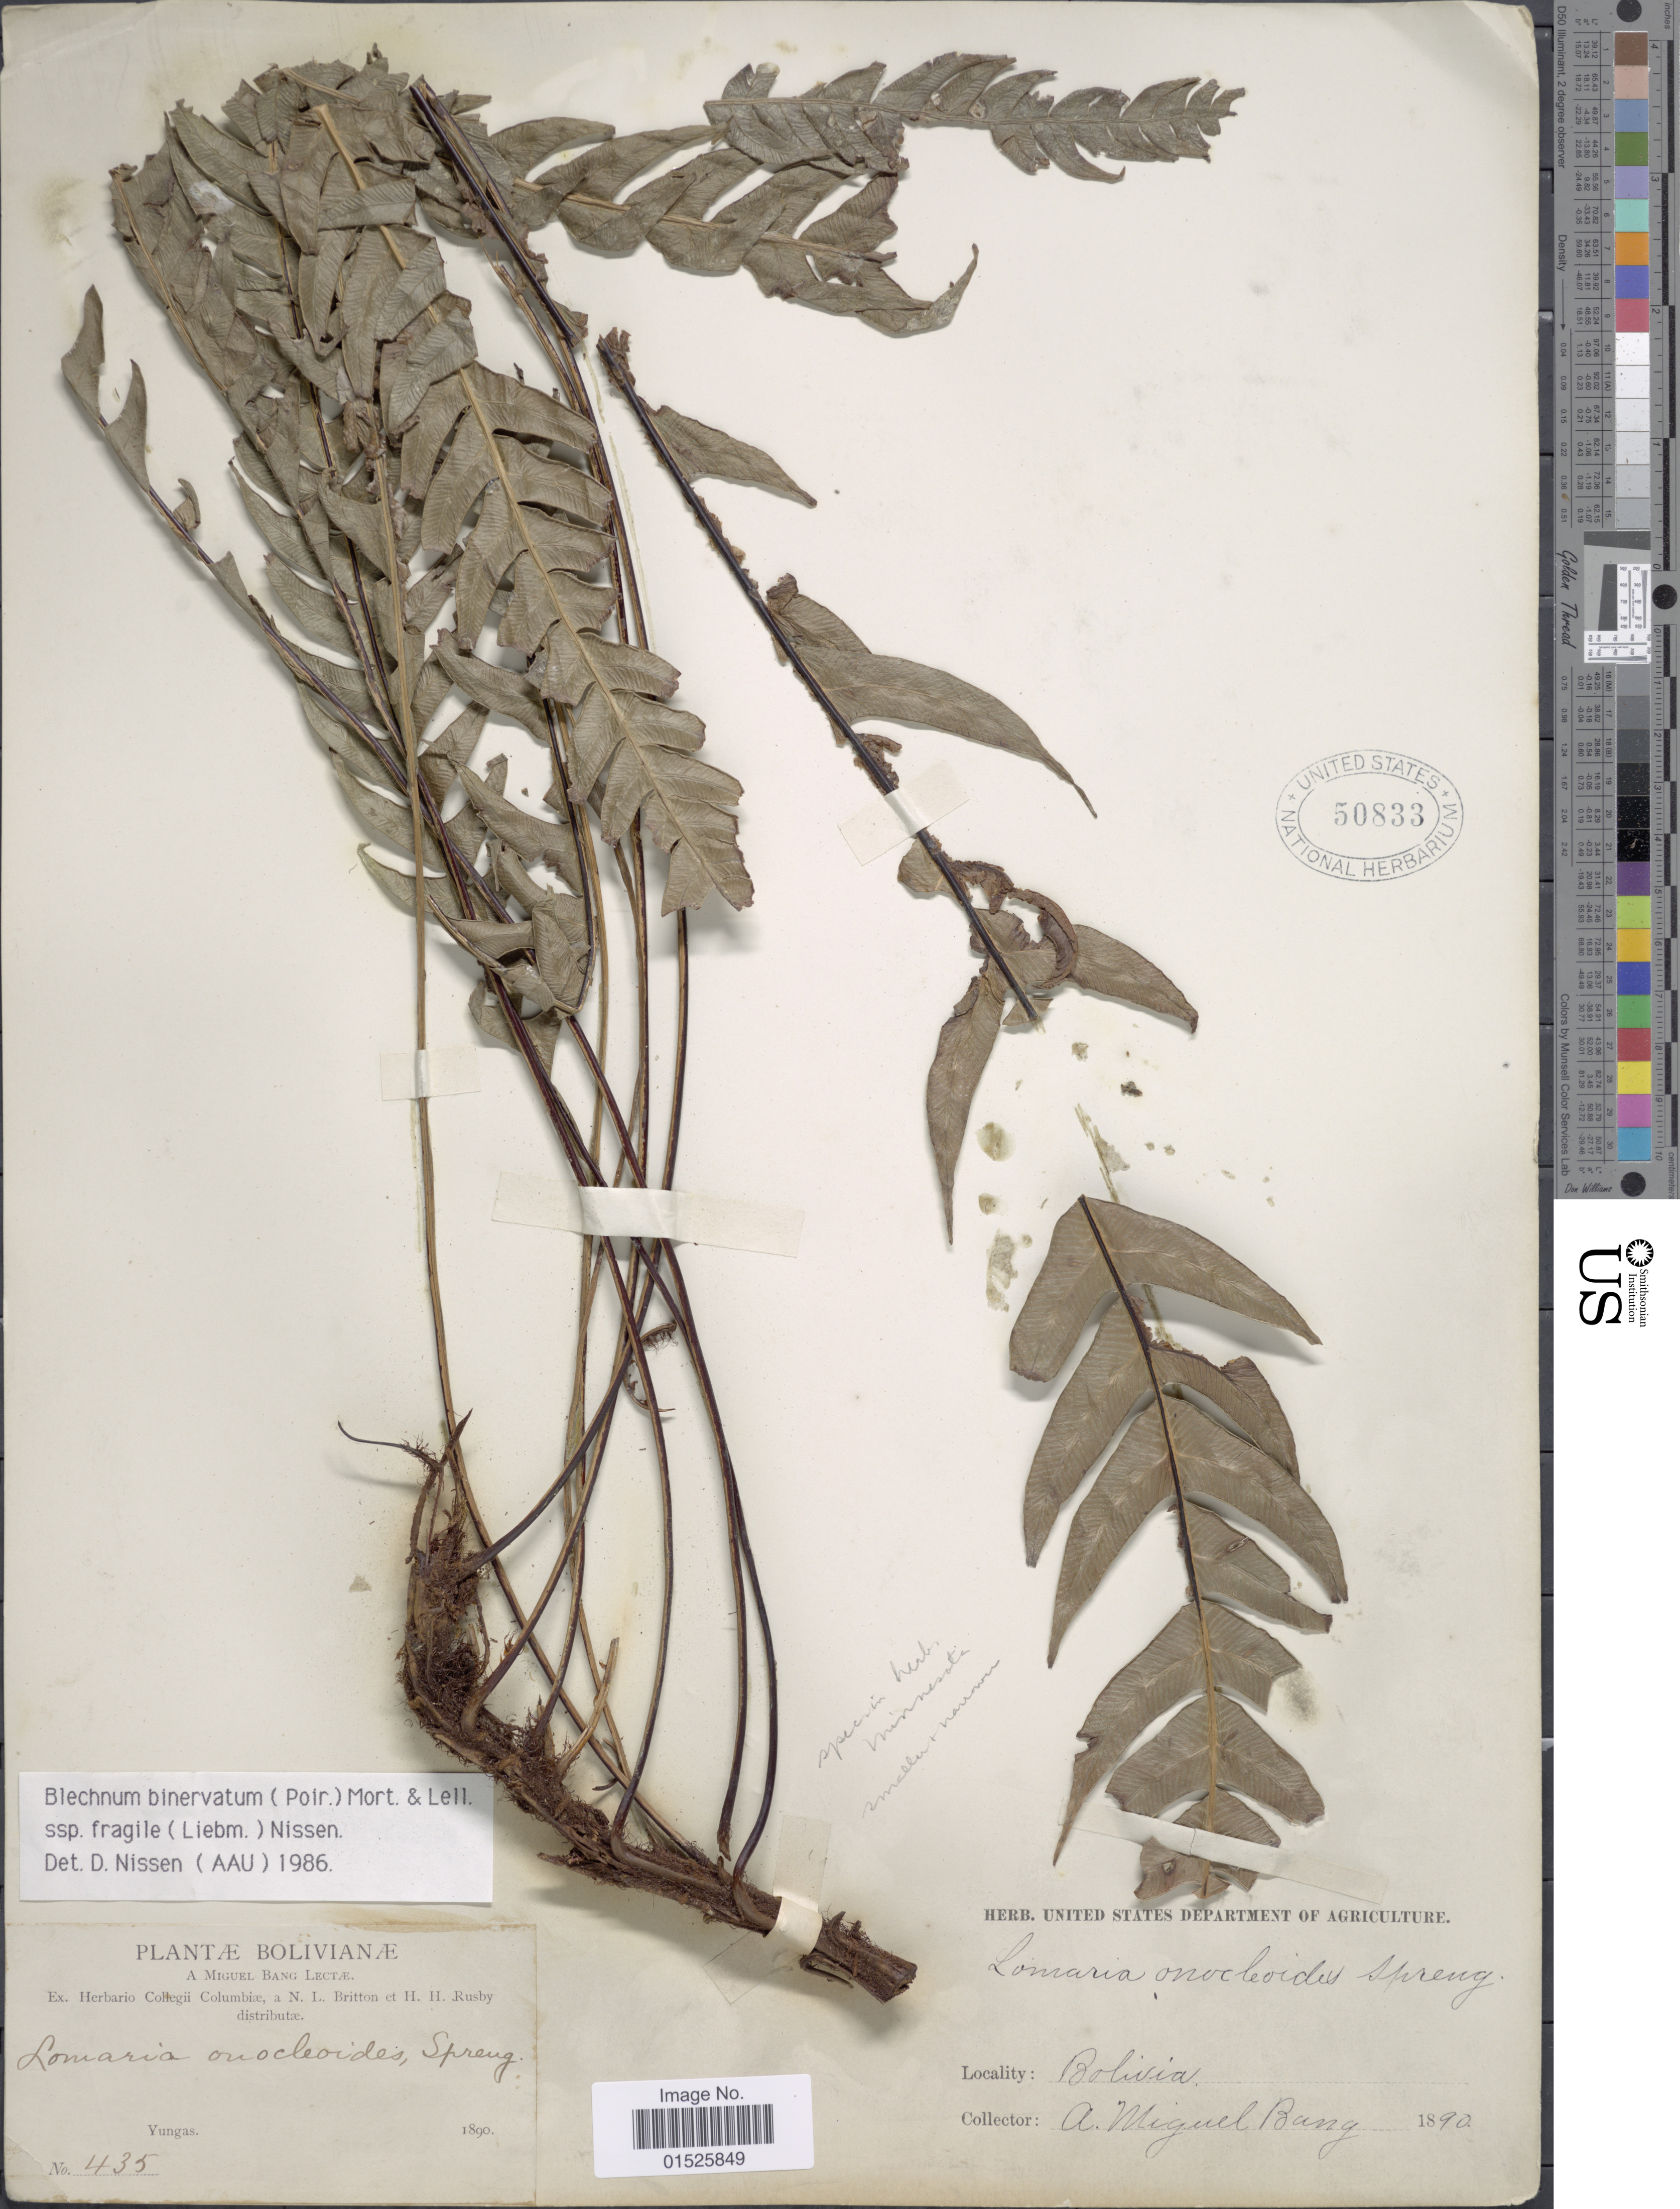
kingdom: Plantae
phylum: Tracheophyta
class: Polypodiopsida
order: Polypodiales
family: Blechnaceae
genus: Blechnum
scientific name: Blechnum ensiforme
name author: (Liebm.) C. Chr.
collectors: M. Bang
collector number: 435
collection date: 1890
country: Bolivia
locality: Yungas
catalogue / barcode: US 50833